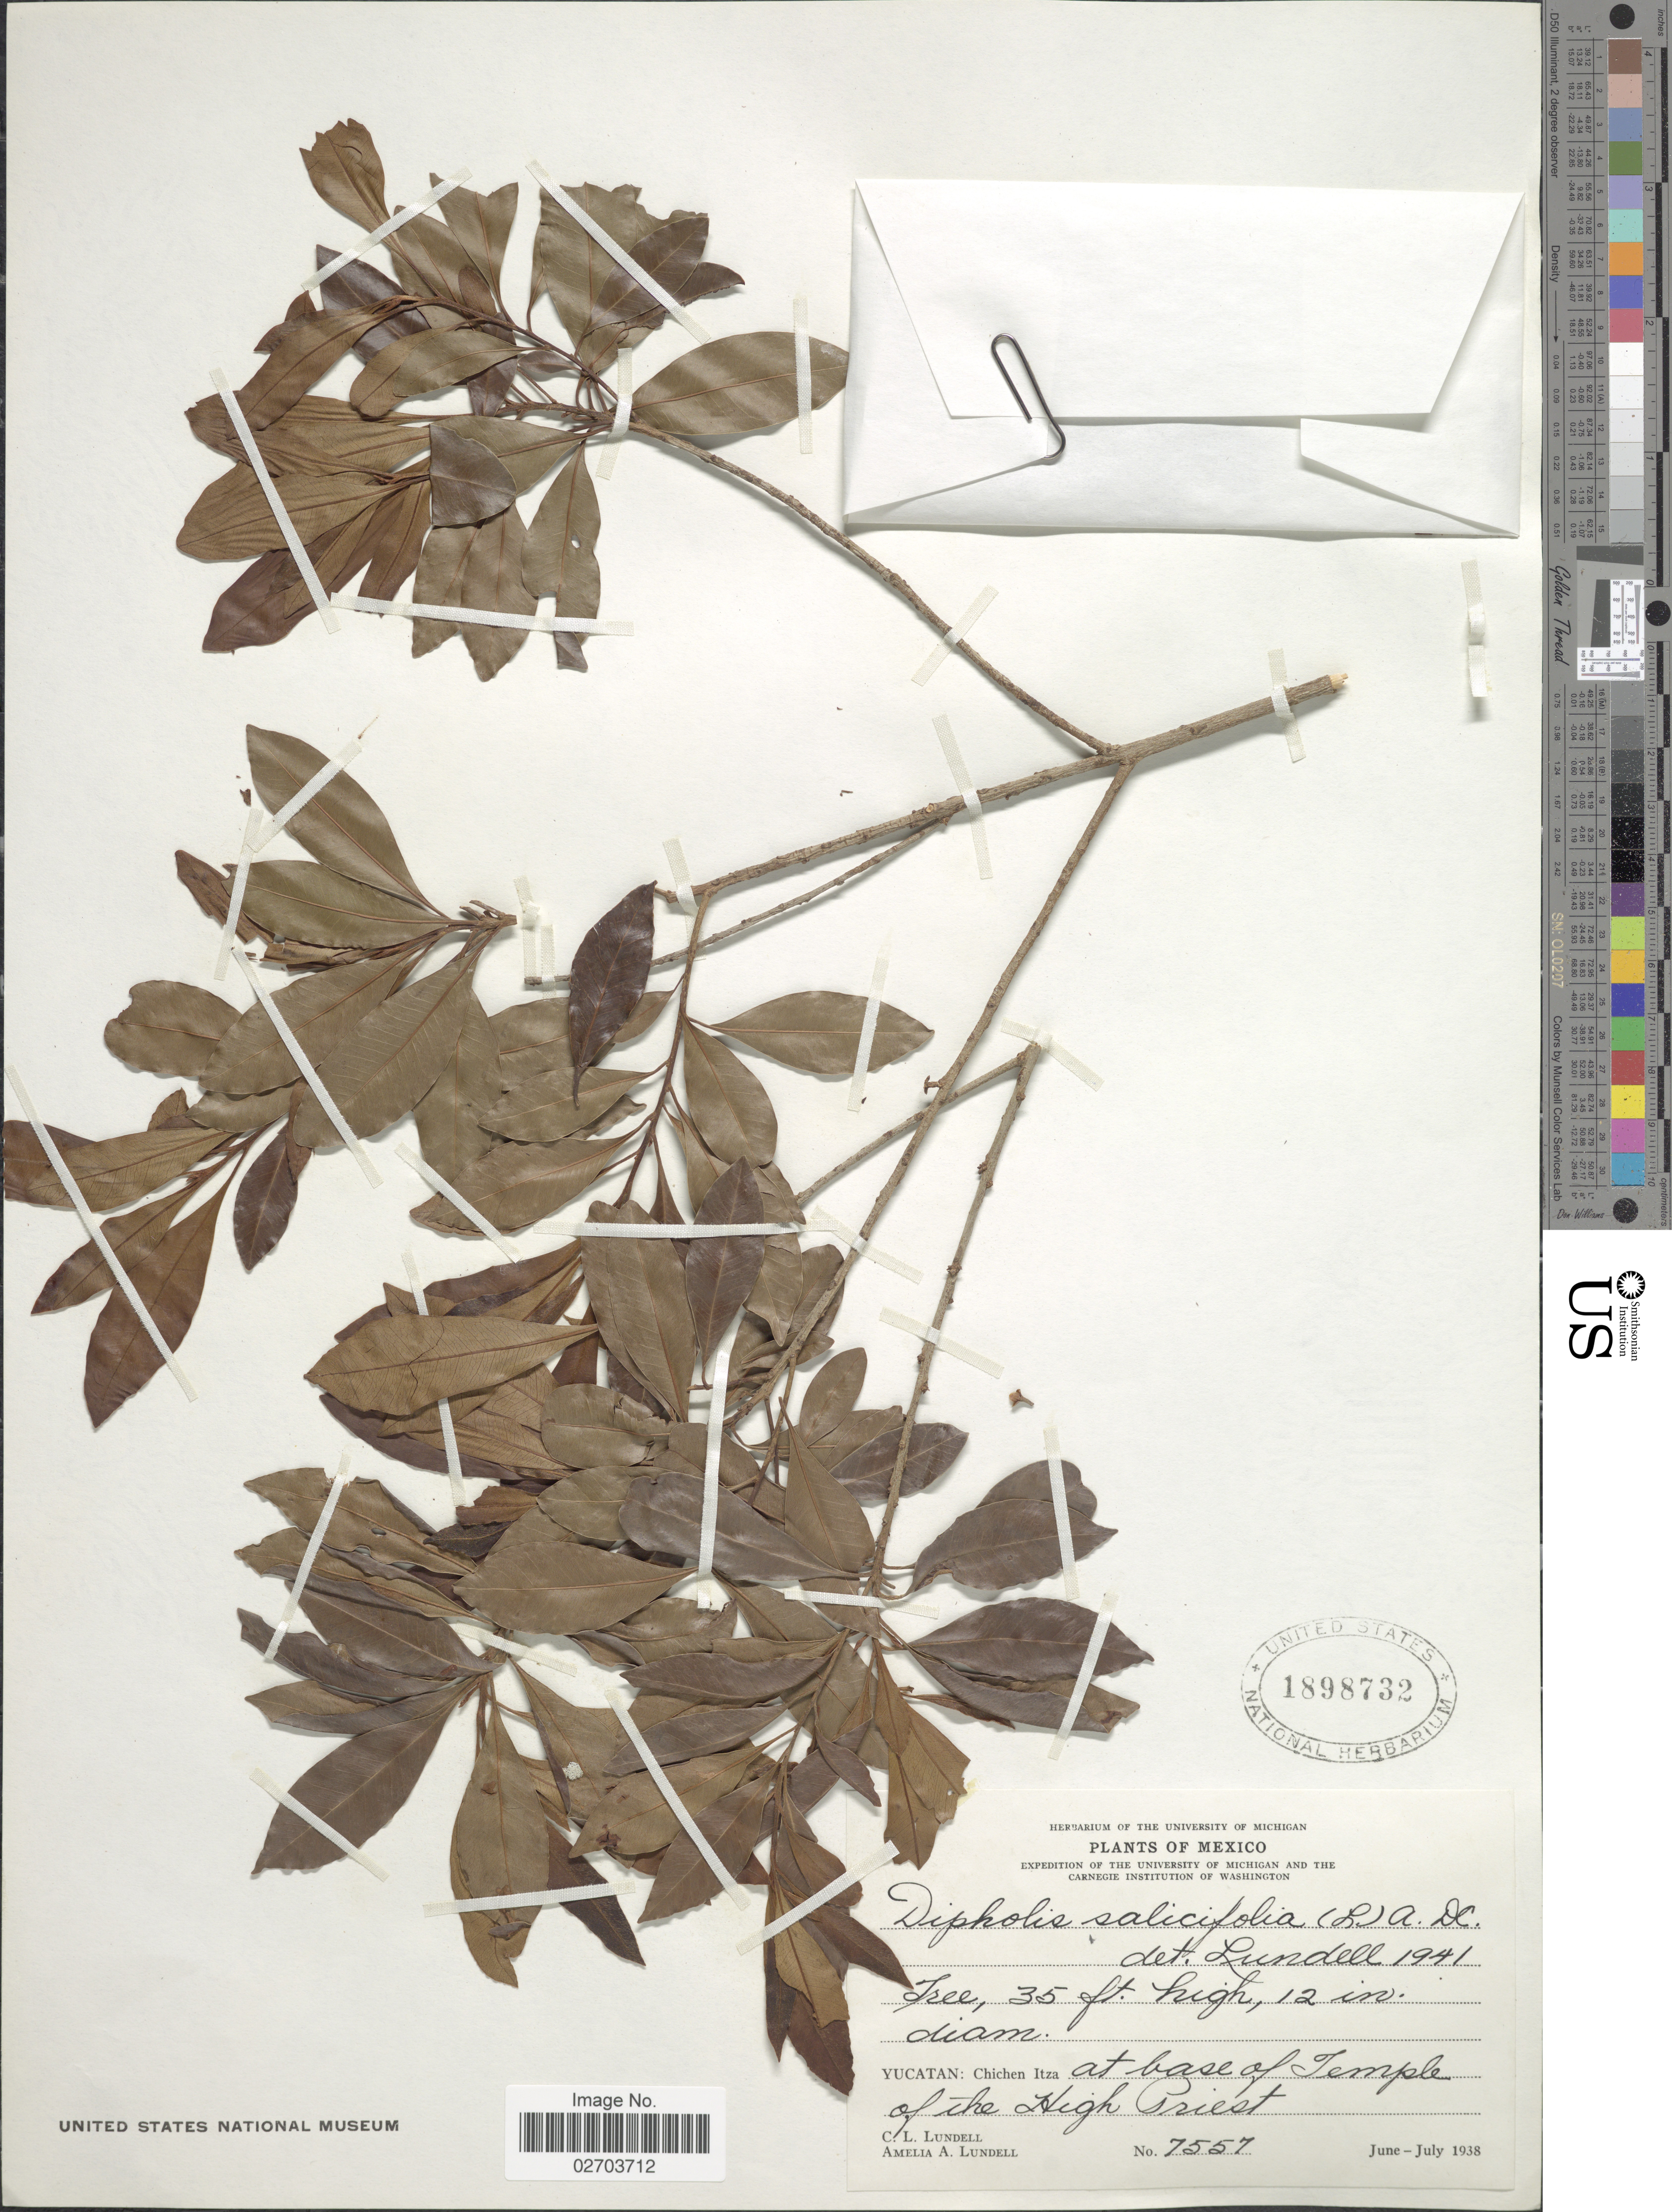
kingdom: Plantae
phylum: Tracheophyta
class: Magnoliopsida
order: Ericales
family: Sapotaceae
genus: Sideroxylon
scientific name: Sideroxylon salicifolium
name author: (L.) Lam.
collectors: C. L. Lundell & A. A. Lundell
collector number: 7557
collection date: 1938-06/1938-07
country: Mexico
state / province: Yucatán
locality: Chichen Itzaa at base of Temple of the High Priest.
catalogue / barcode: US 1898732